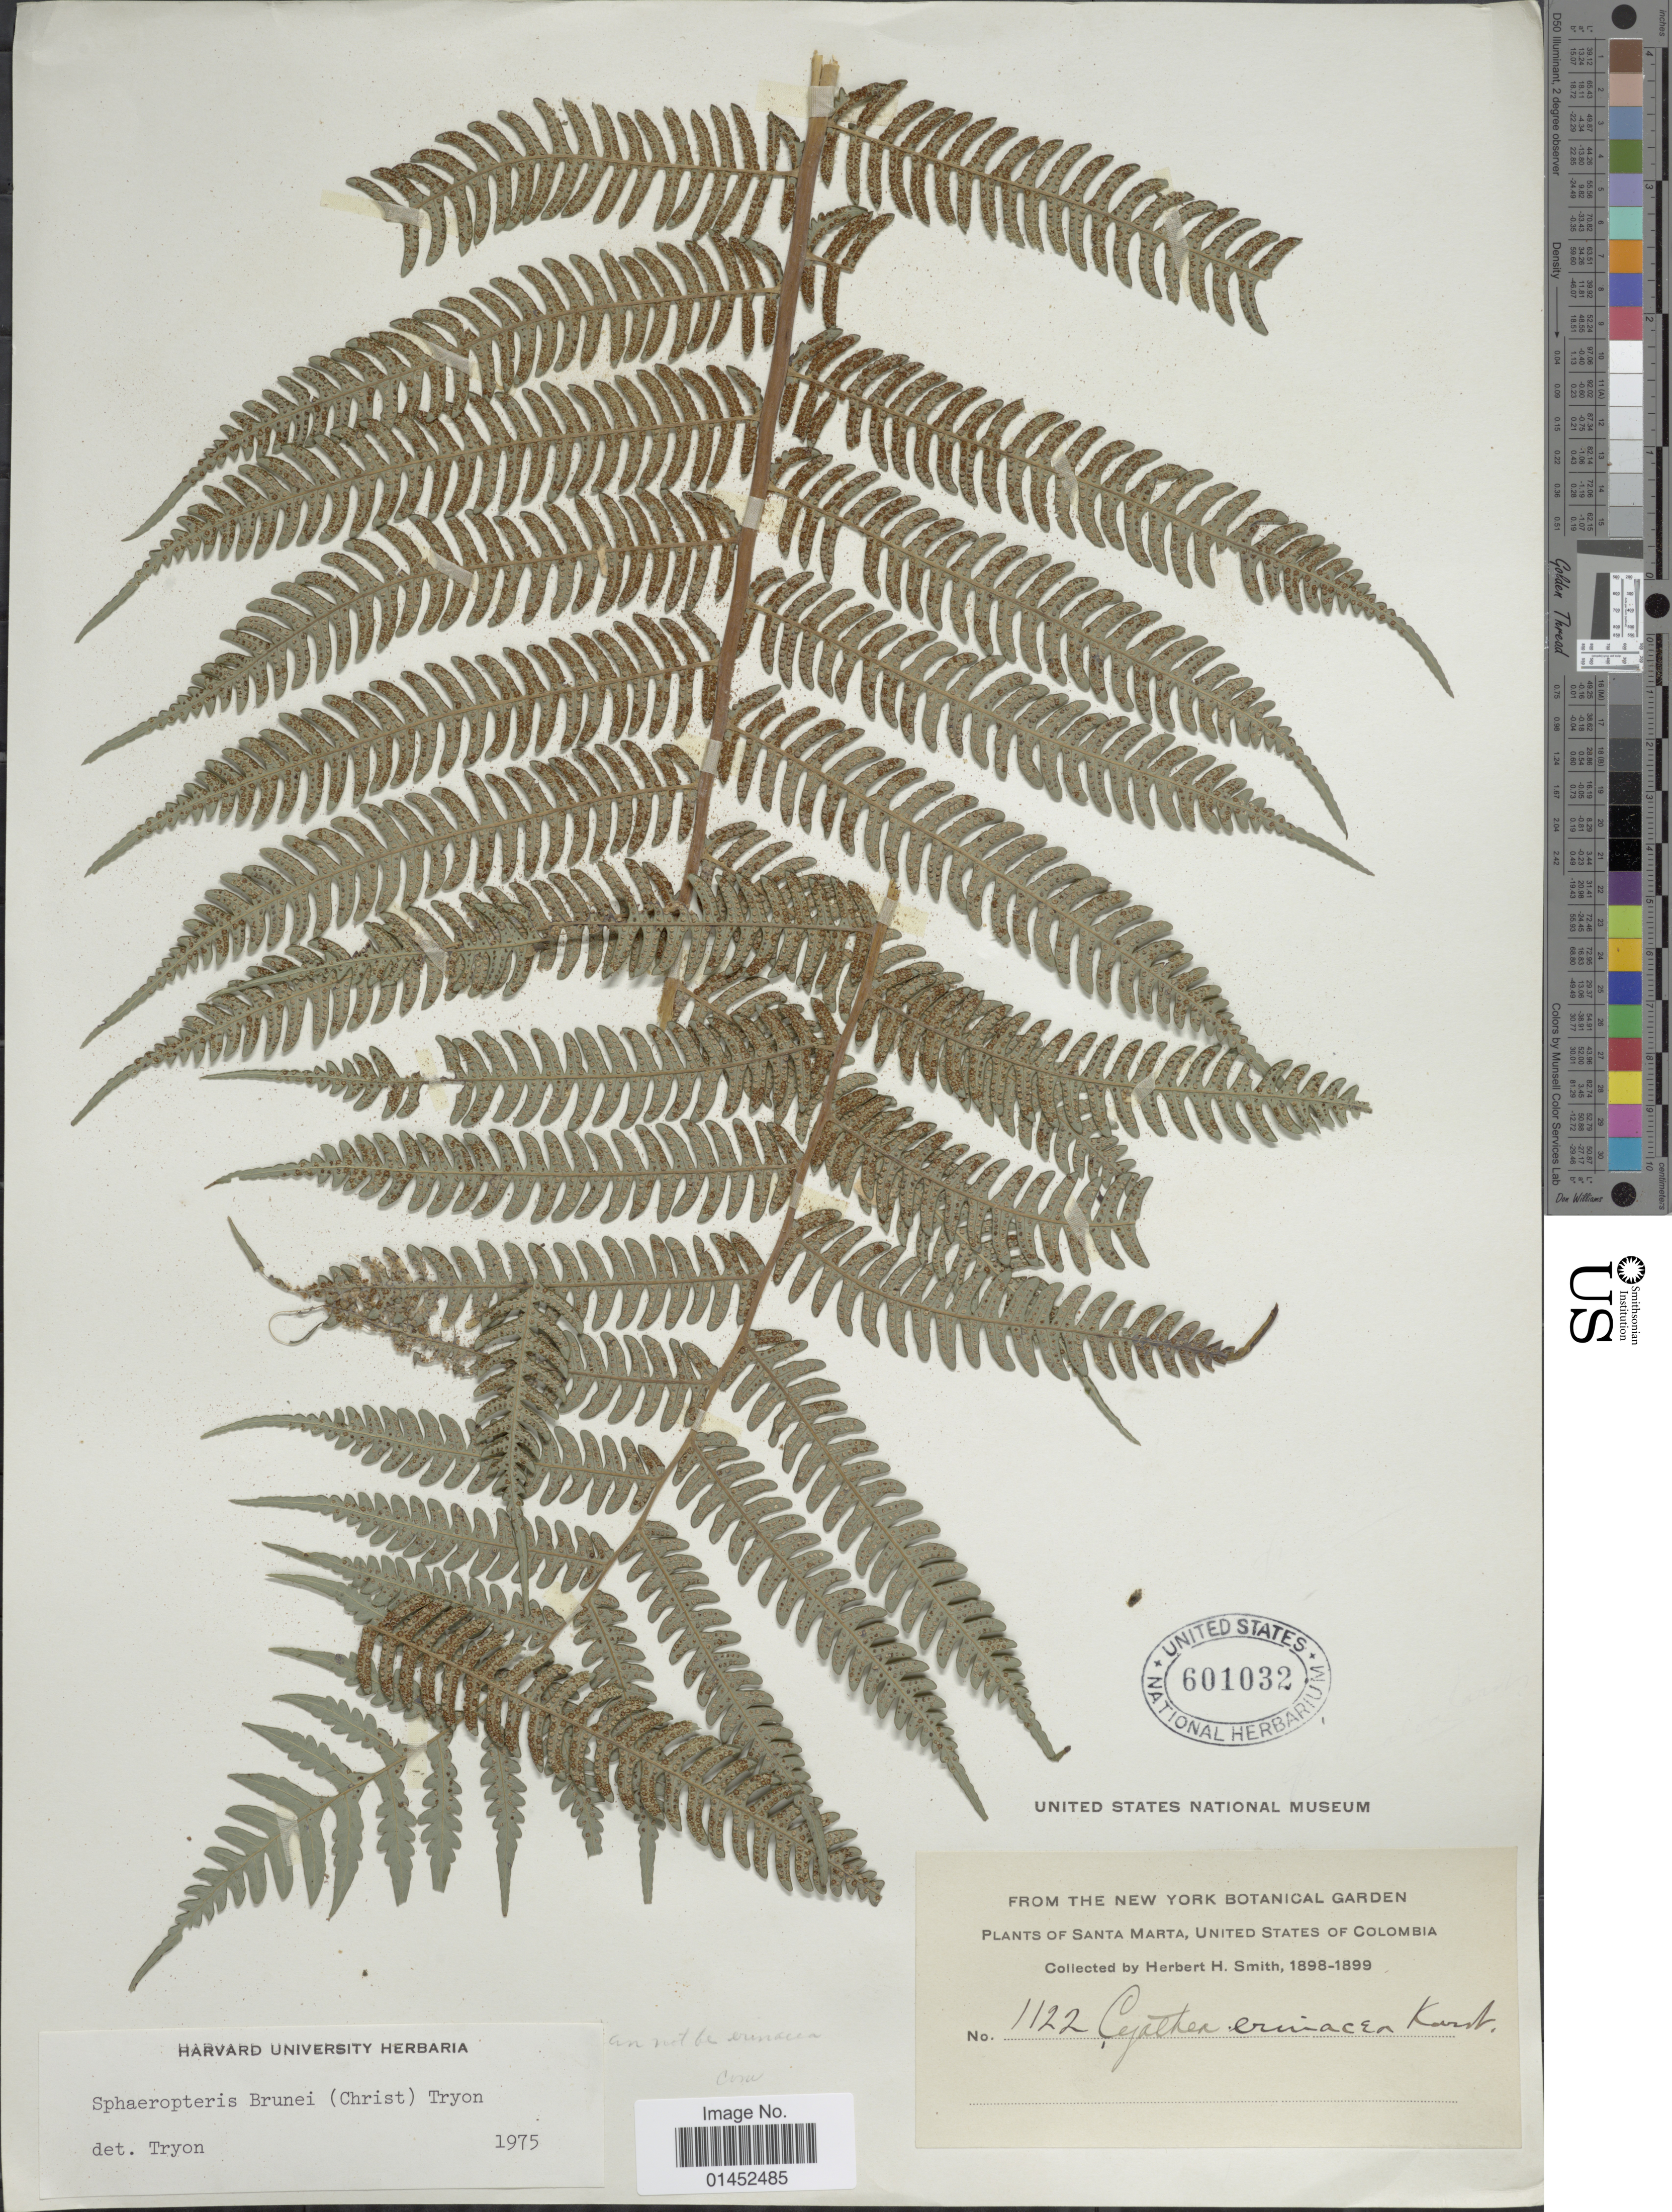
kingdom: Plantae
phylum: Tracheophyta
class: Polypodiopsida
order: Cyatheales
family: Cyatheaceae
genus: Cyathea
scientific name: Cyathea poeppigii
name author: (Hook.) Domin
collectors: Herbert H. Smith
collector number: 1122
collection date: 1898/1899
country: Colombia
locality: Santa Marta, United States of Colombia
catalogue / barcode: US 601032